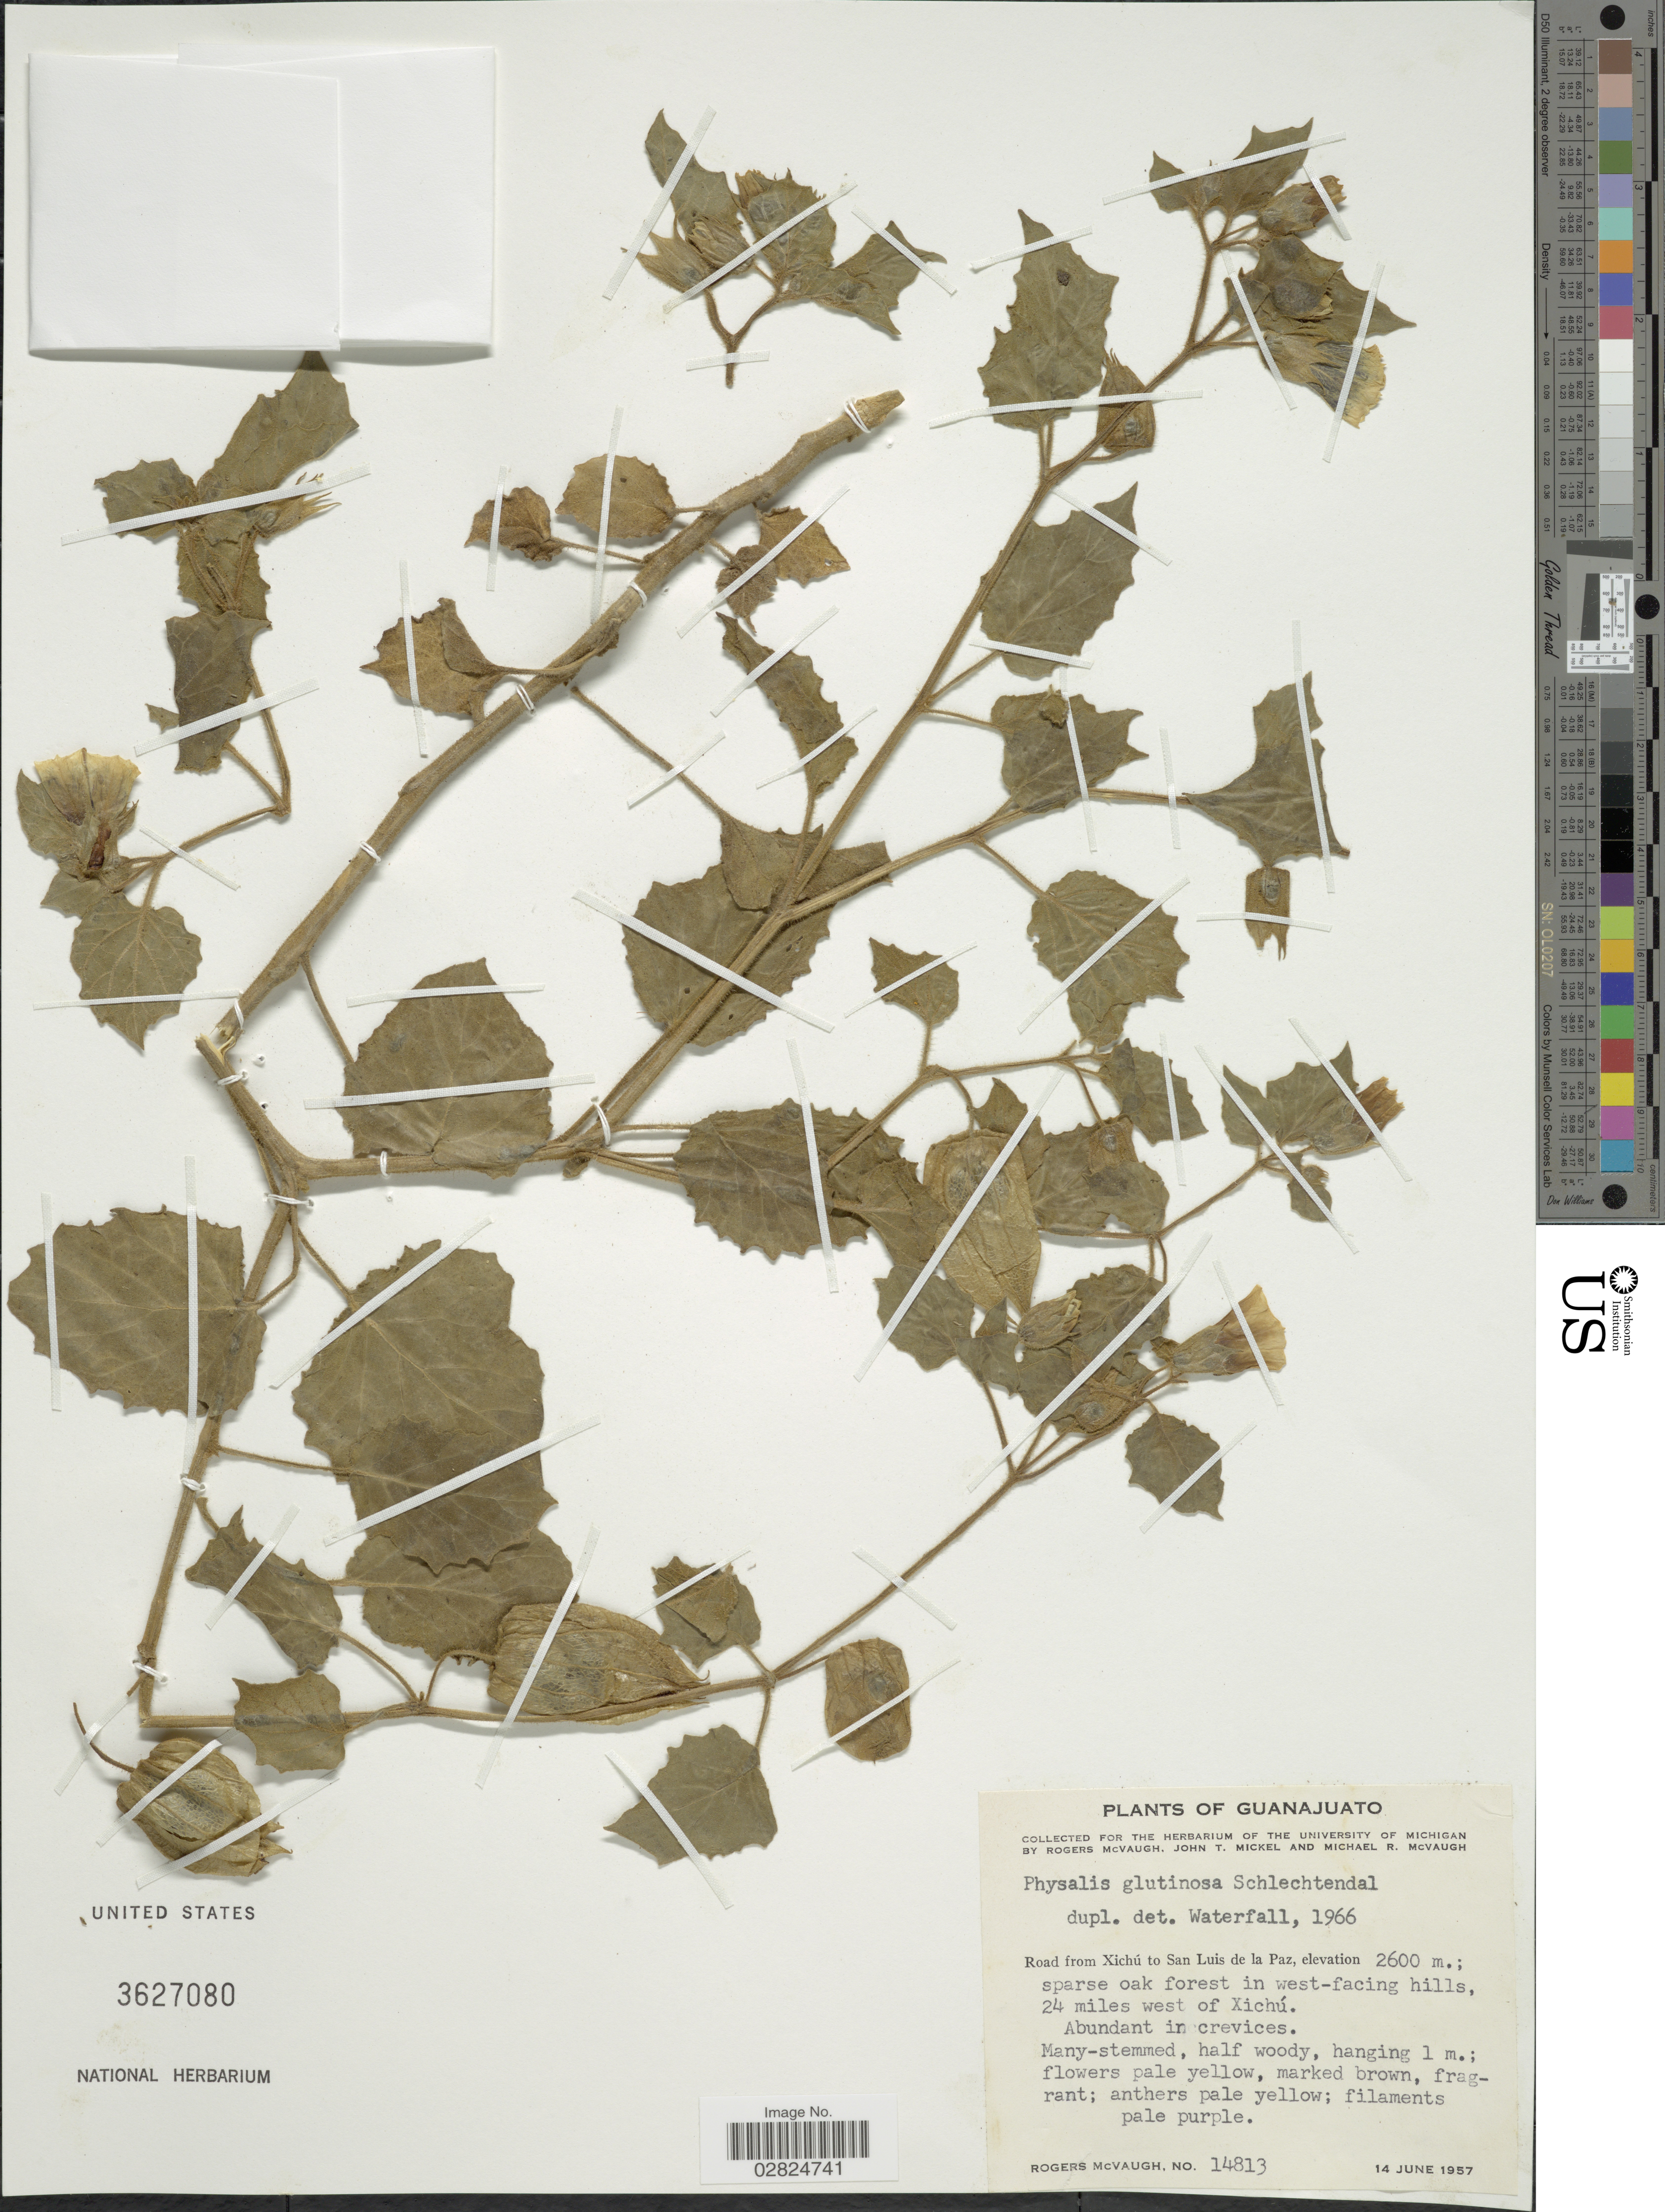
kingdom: Plantae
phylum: Tracheophyta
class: Magnoliopsida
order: Solanales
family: Solanaceae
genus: Physalis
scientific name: Physalis glutinosa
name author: Schltdl.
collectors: R. McVaugh, J. T. Mickel & M. R. McVaugh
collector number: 14813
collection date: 1957-06-14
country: Mexico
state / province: Guanajuato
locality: Road from Xichuú to San Luis de La Paz; sparse oak forest in west-facing hills, 24 miles west of Xichú.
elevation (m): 2600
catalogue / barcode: US 3627080